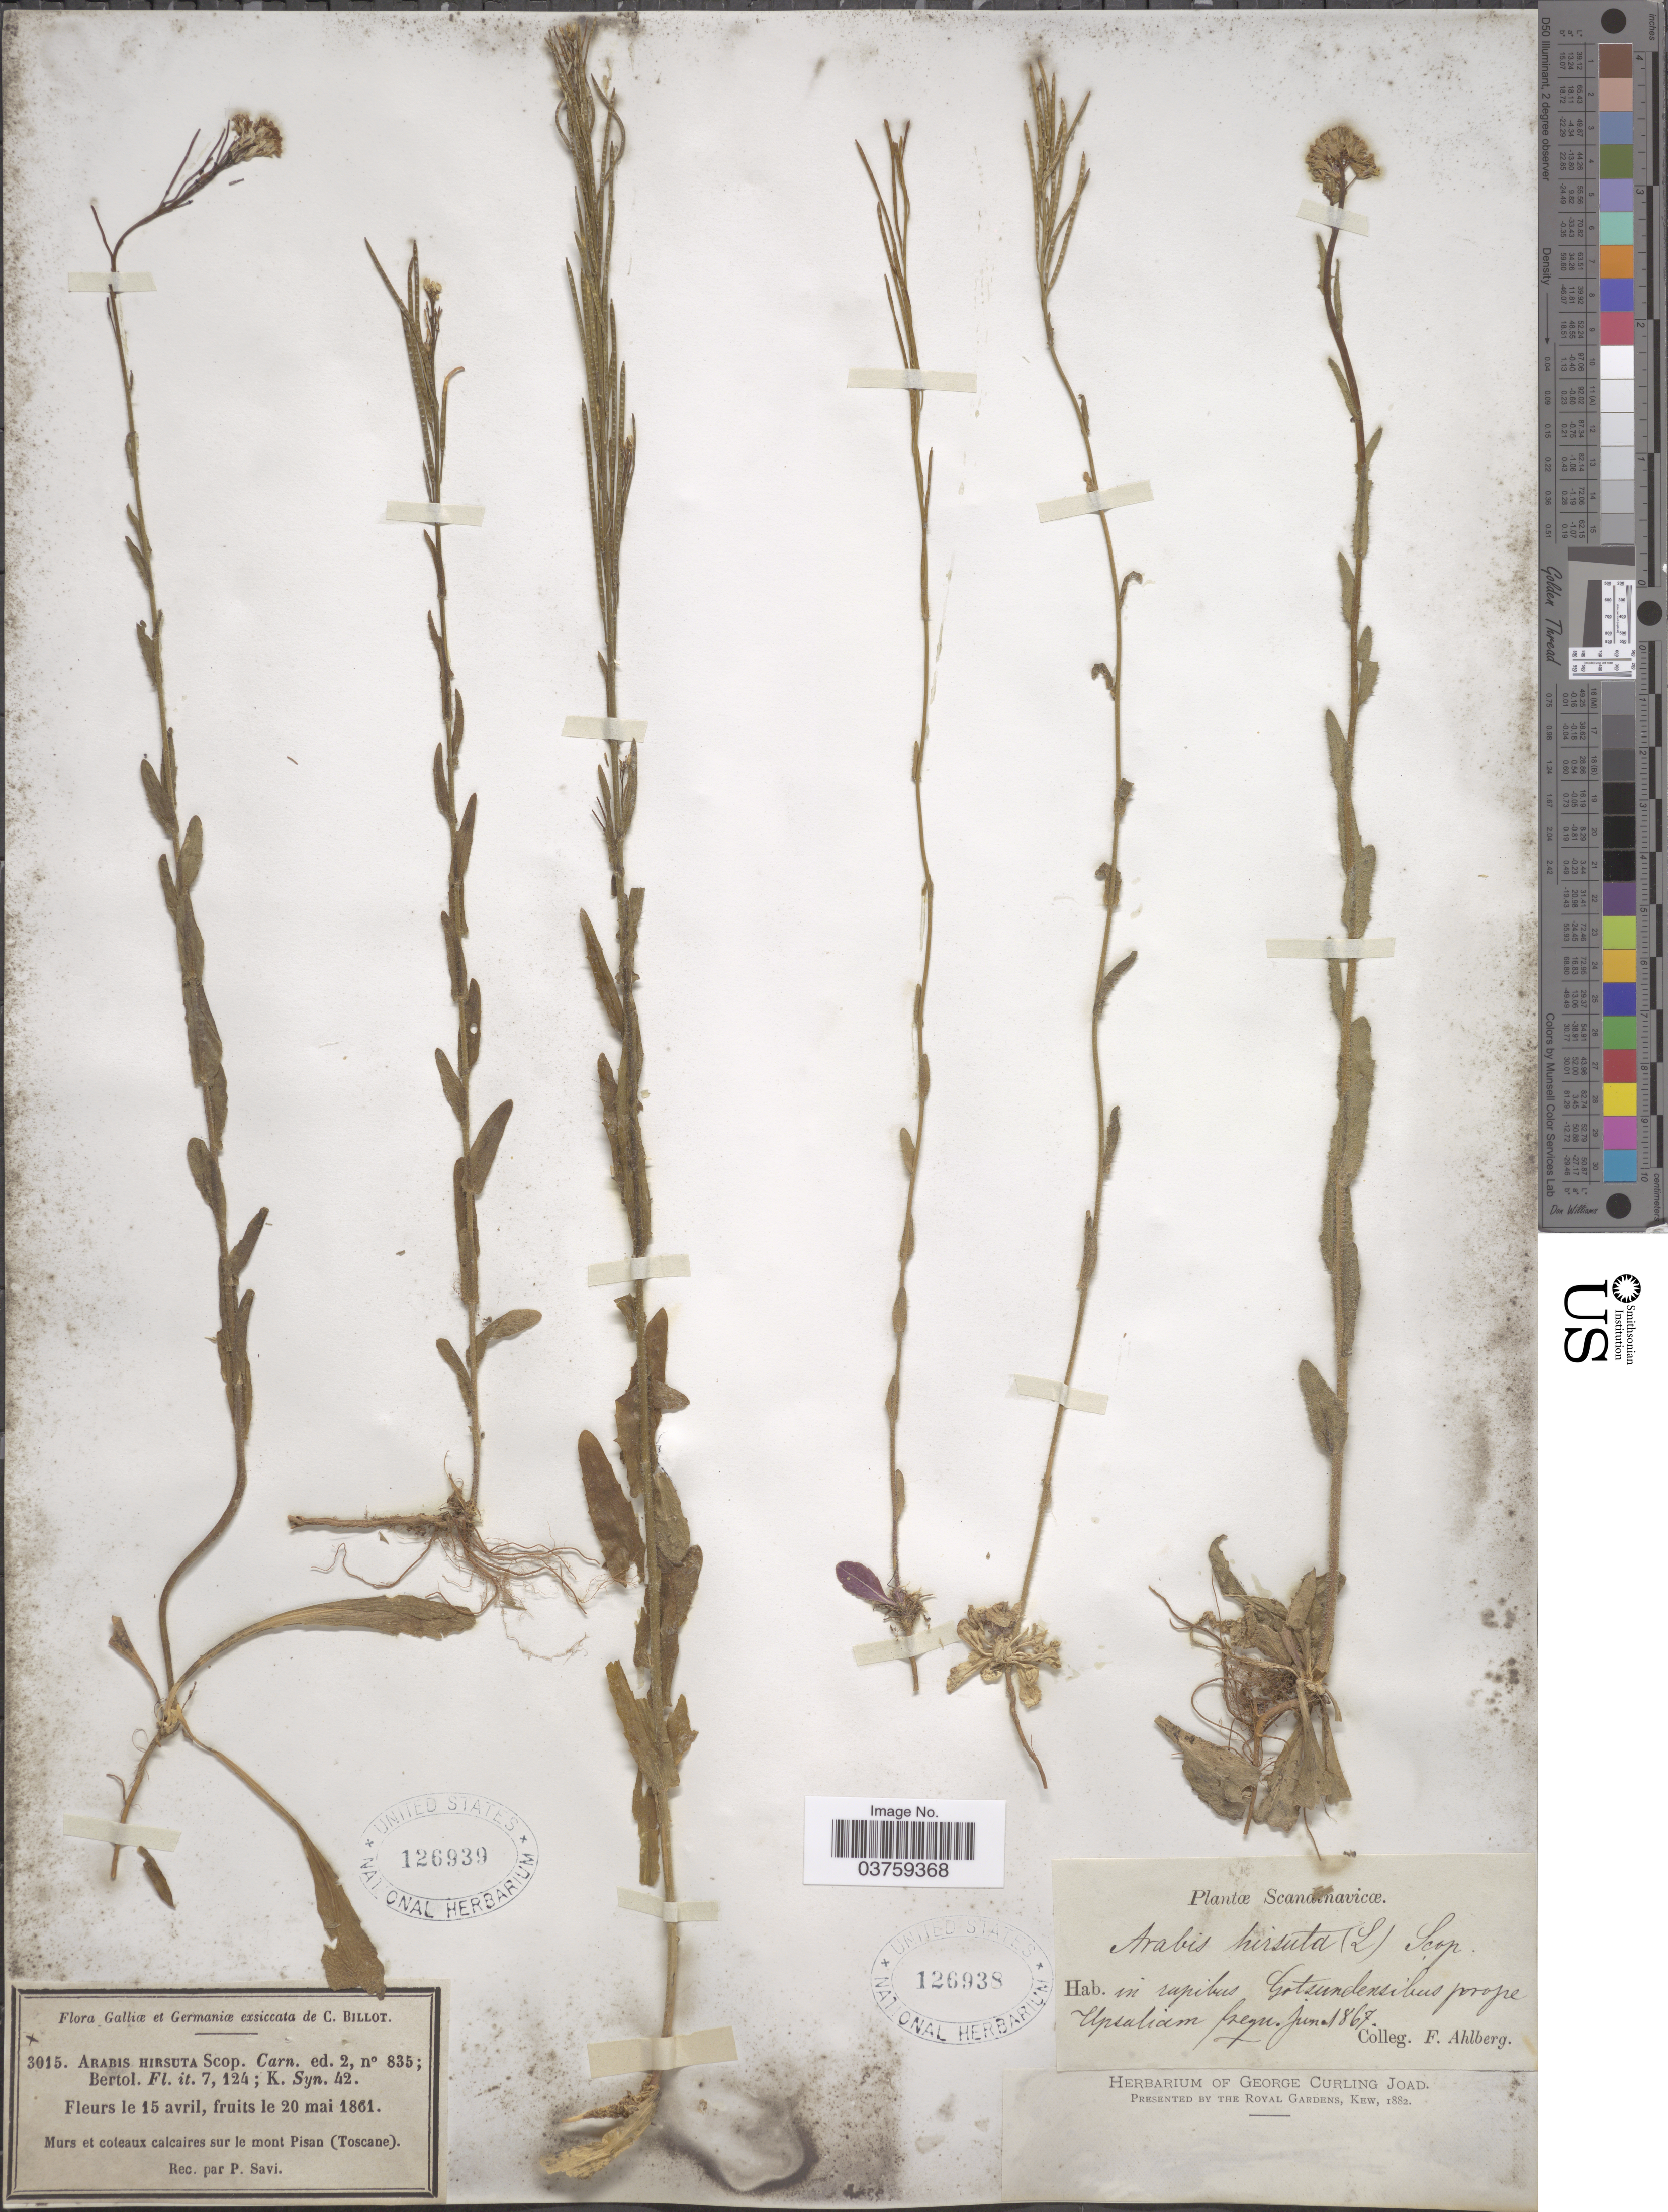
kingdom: Plantae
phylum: Tracheophyta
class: Magnoliopsida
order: Brassicales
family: Brassicaceae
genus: Arabis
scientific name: Arabis hirsuta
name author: (L.) Scop.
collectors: F. Ahlberg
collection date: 1867-06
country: Sweden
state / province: Uppsala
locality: Scandinavicœ. In rupibus Gotsundensibus prope Upsaliam.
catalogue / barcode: US 126938